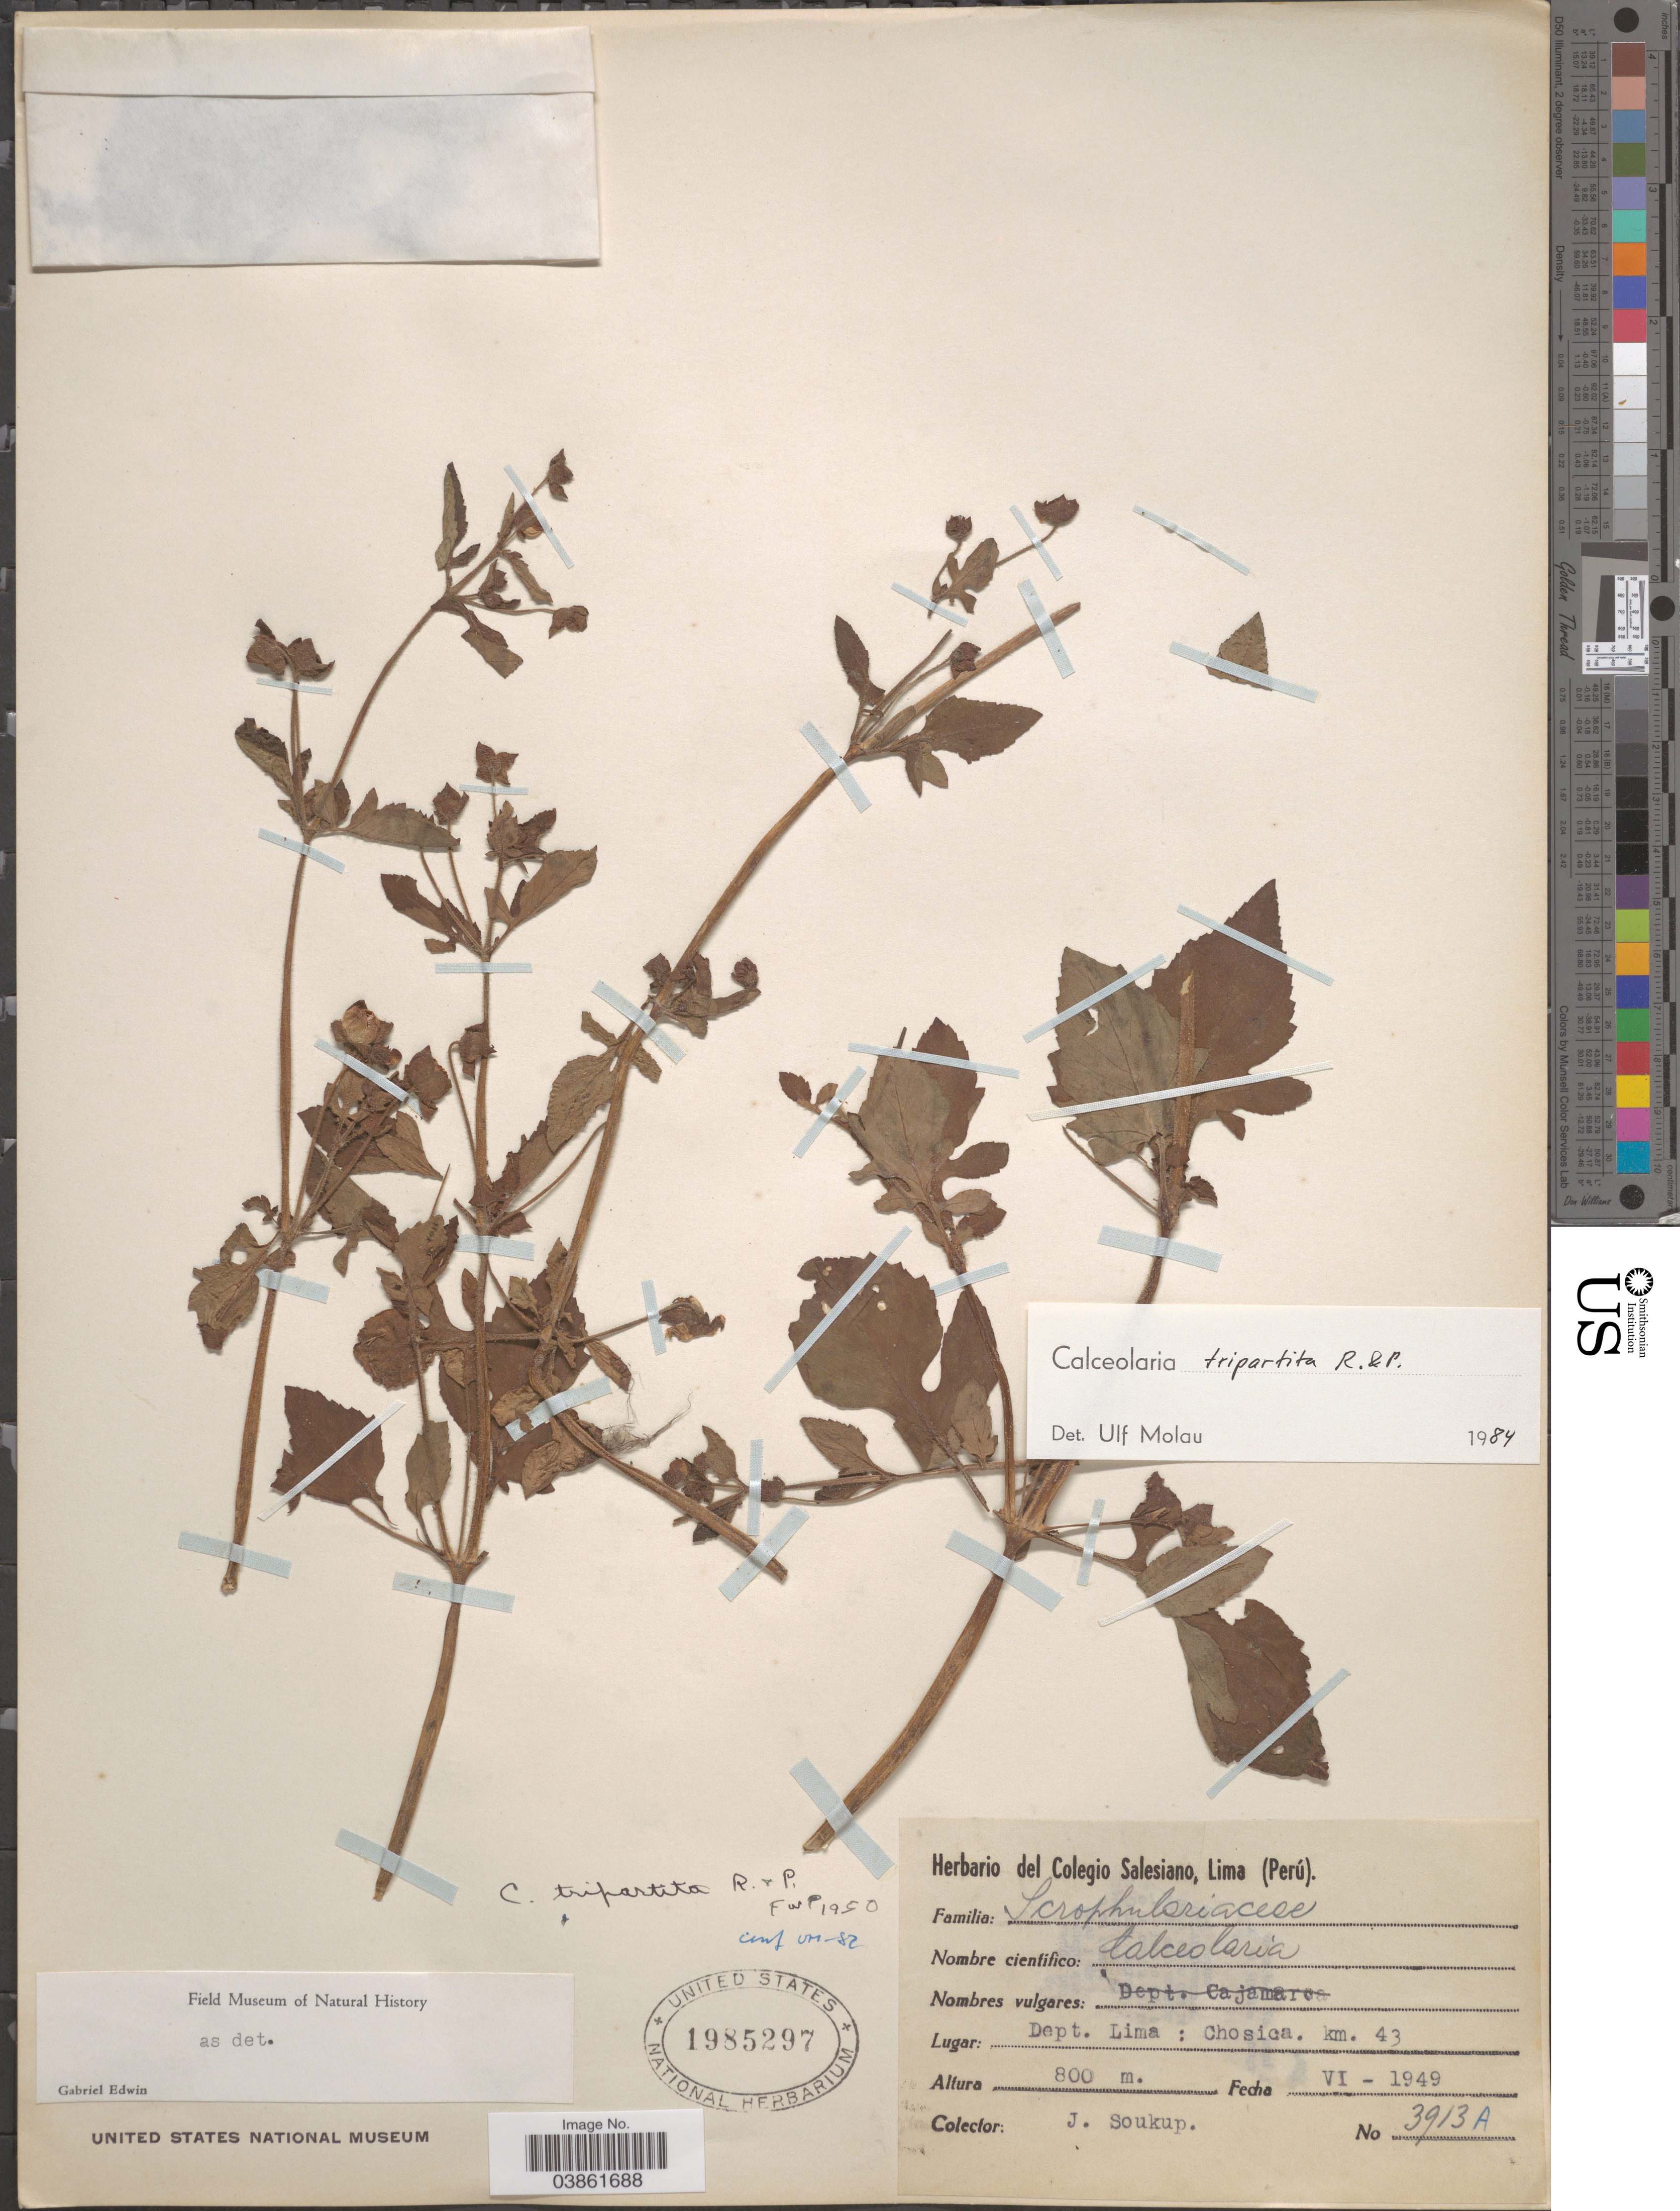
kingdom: Plantae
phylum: Tracheophyta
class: Magnoliopsida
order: Lamiales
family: Calceolariaceae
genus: Calceolaria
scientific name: Calceolaria tripartita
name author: Ruiz & Pav.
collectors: J. Soukup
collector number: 3913A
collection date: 1949-06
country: Peru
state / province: Lima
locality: Dept. Lima: Chosica. km. 43.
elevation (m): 800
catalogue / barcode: US 1985297